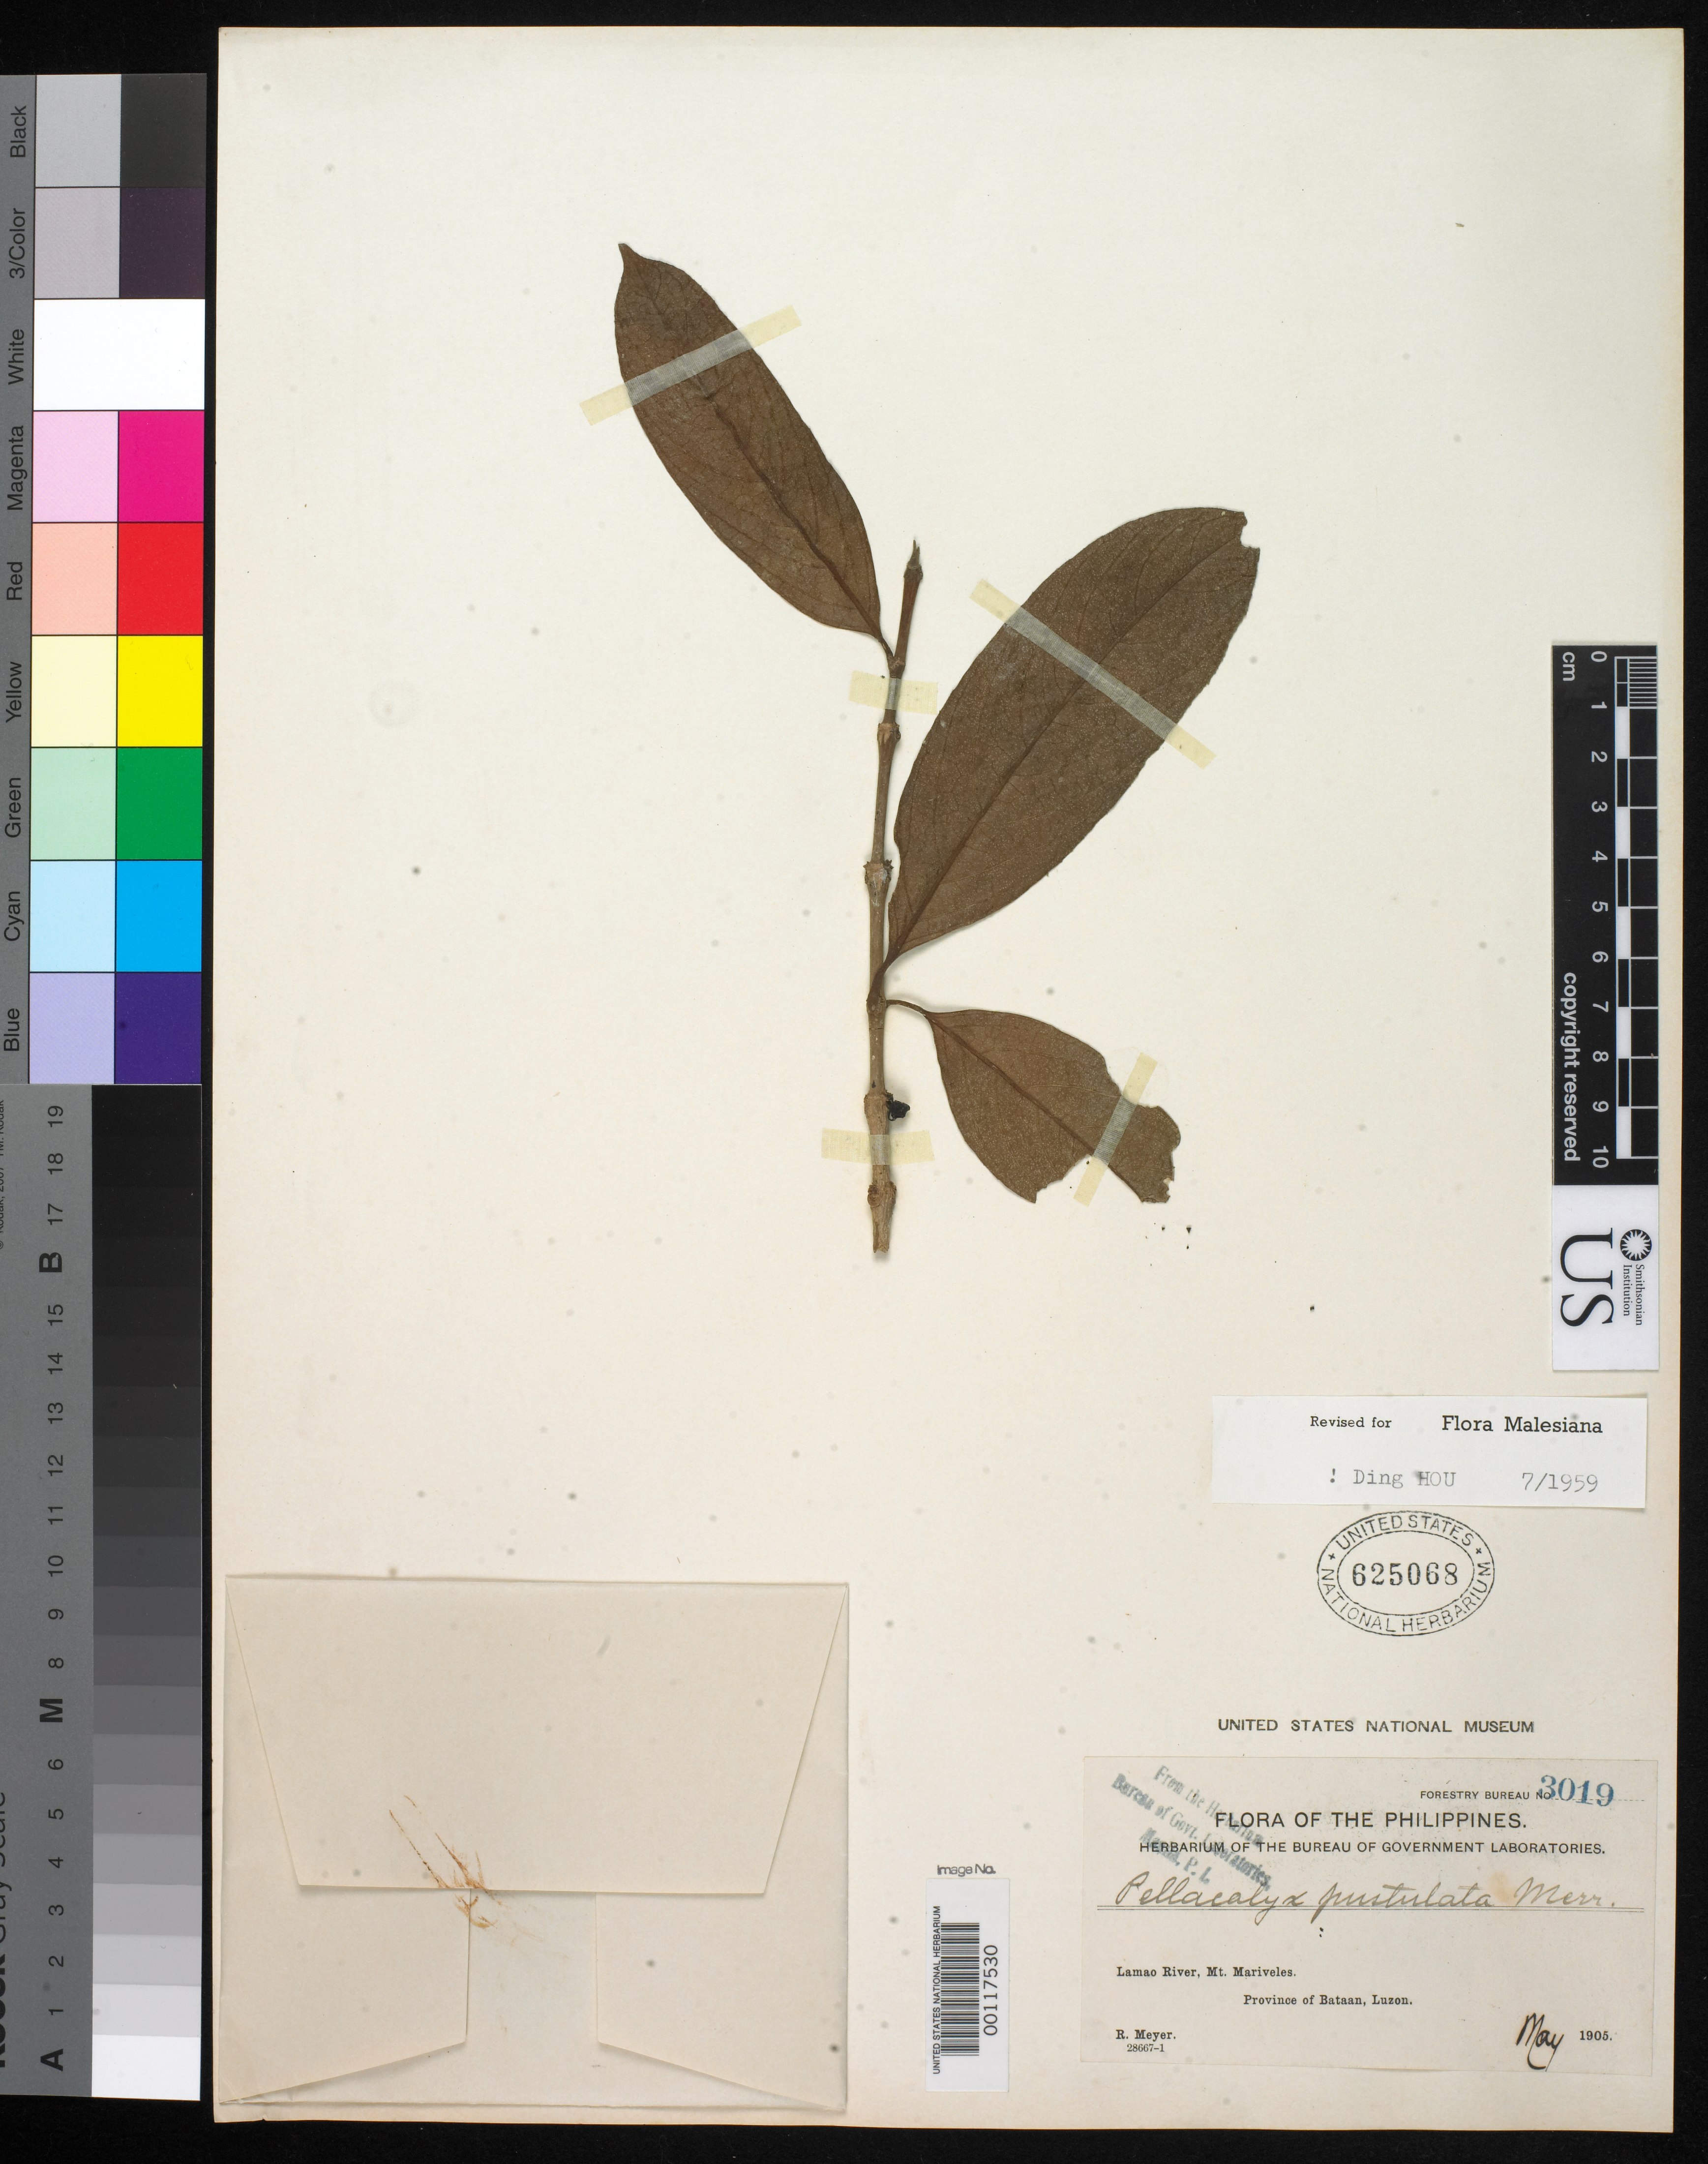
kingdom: Plantae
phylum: Tracheophyta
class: Magnoliopsida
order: Malpighiales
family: Rhizophoraceae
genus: Pellacalyx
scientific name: Pellacalyx pustulata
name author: Merr.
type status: Isotype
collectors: R. Meyer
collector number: For. Bur. 3019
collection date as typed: May 1905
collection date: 1905-05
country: Philippines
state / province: Central Luzon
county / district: Bataan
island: Luzon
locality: Lamao River, Mt Mariveles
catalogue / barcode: US 625068